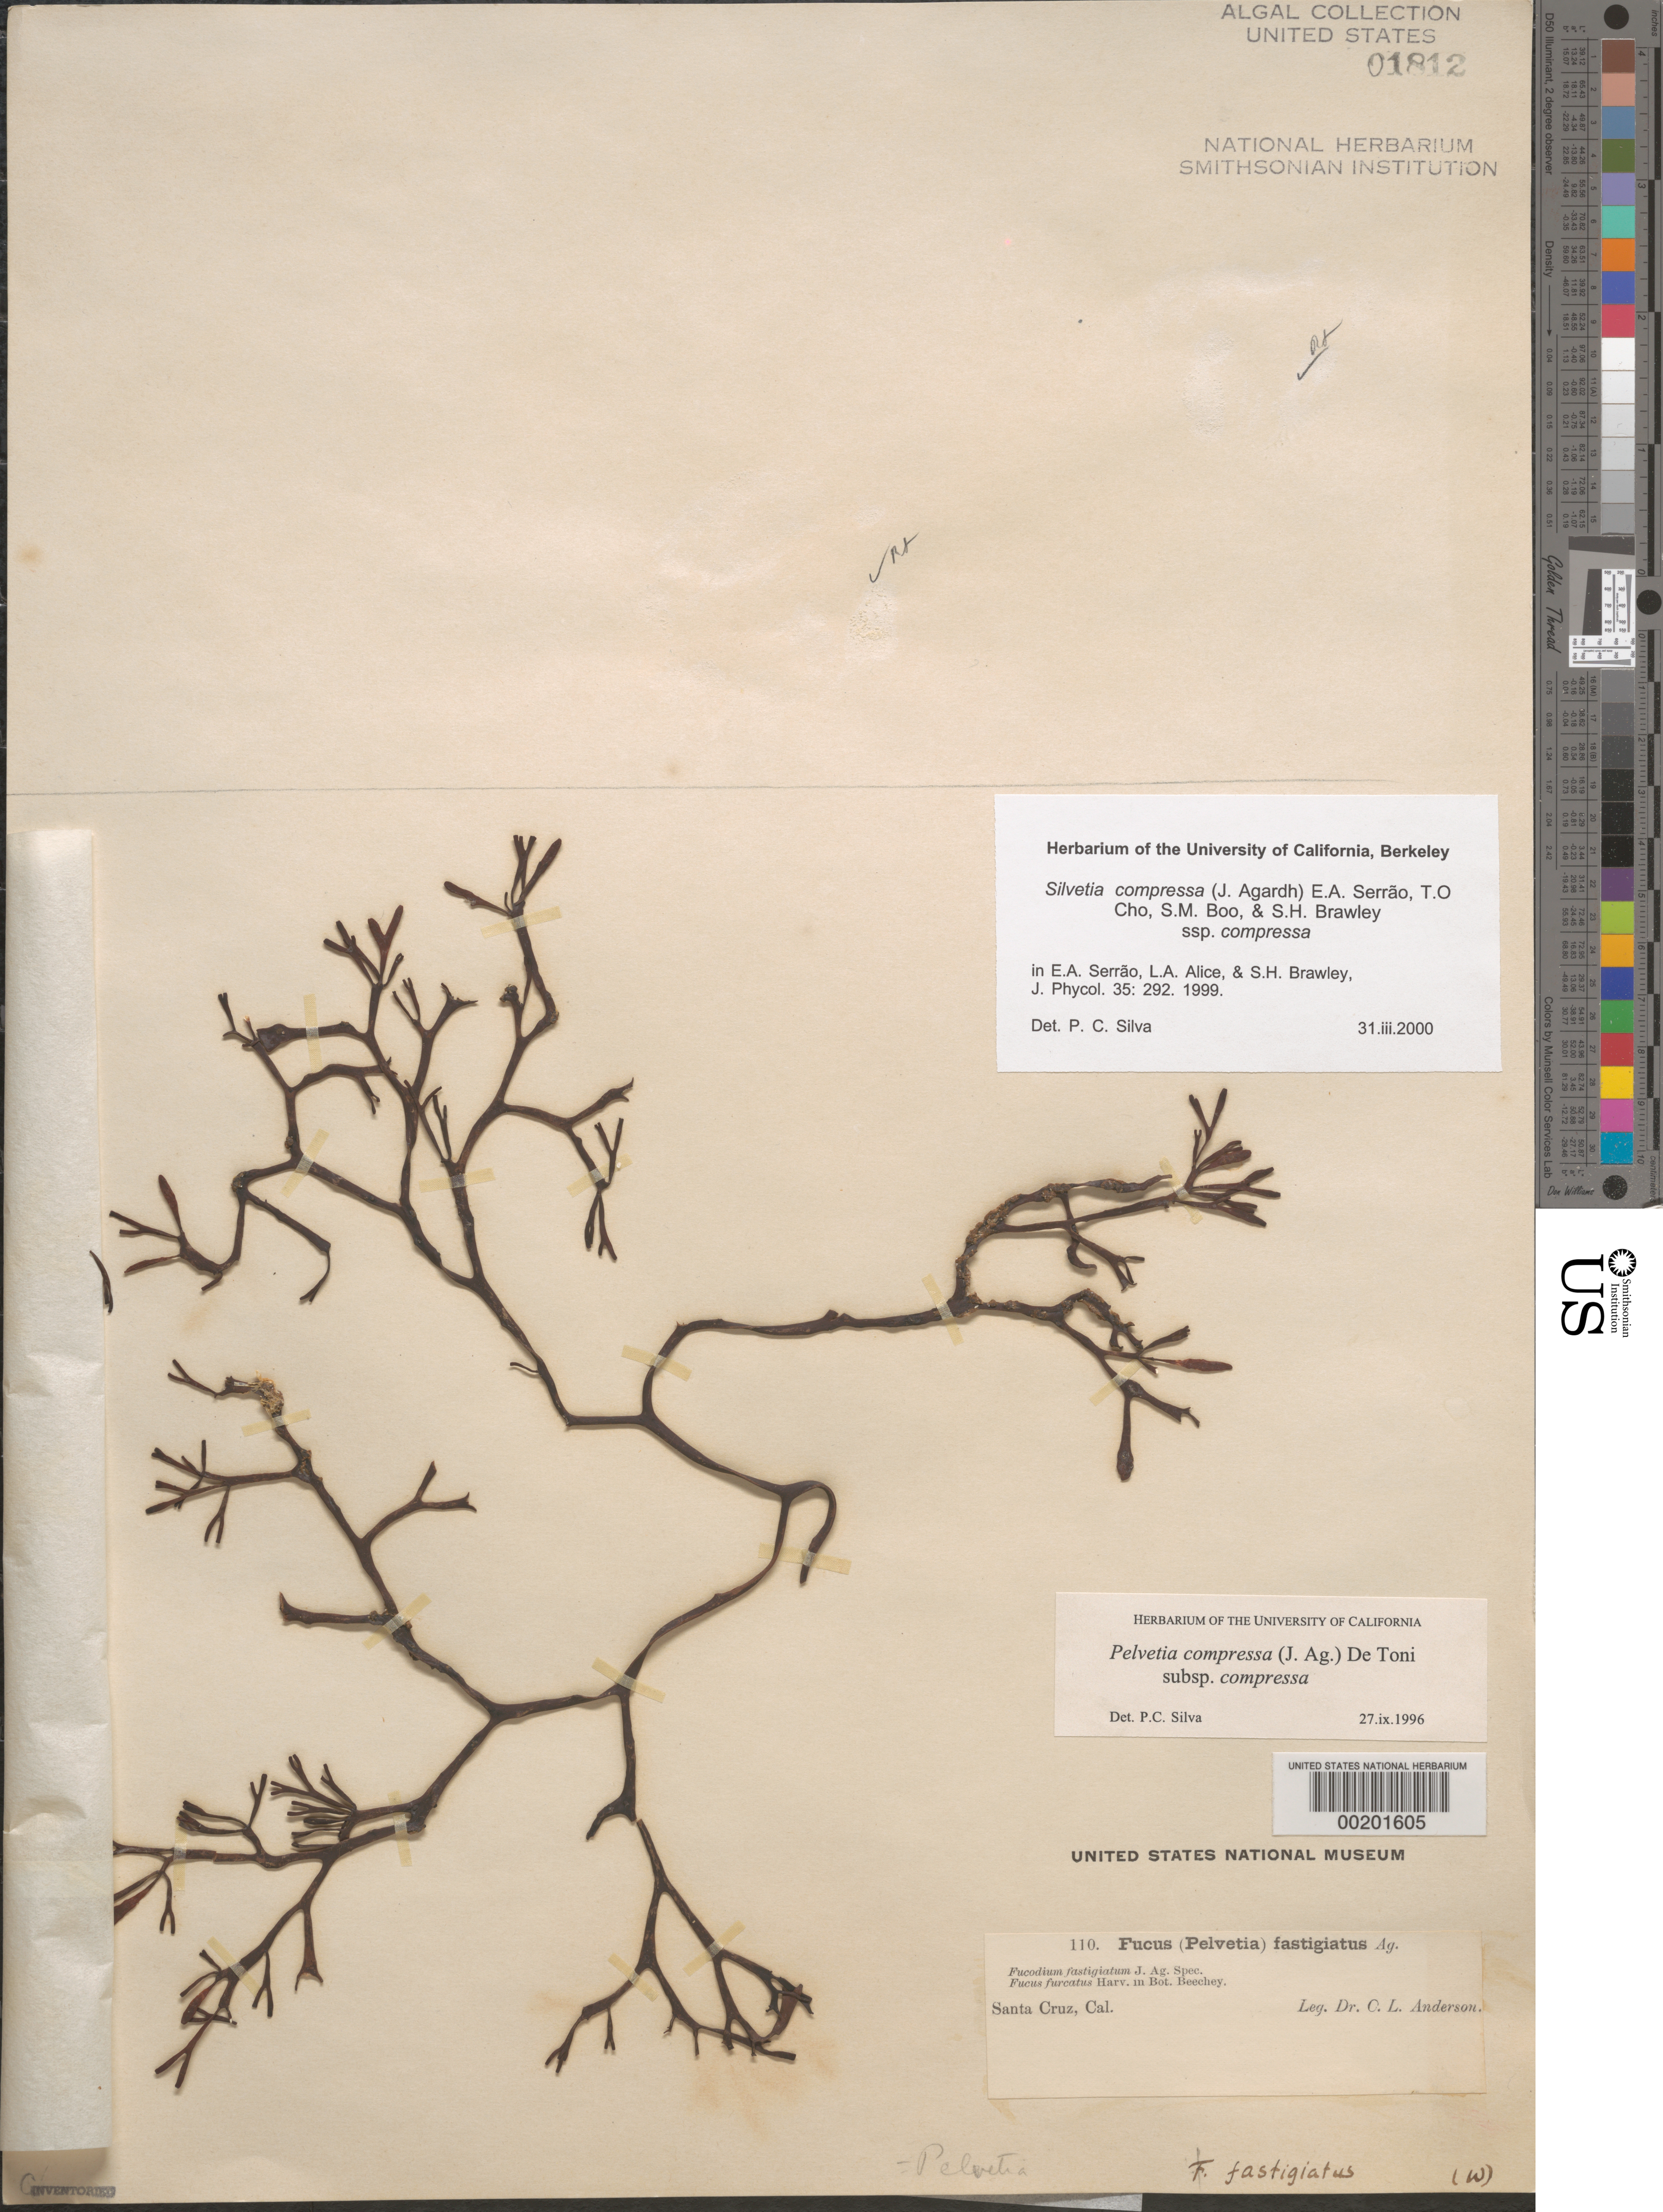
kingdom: Chromista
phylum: Ochrophyta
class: Phaeophyceae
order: Fucales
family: Fucaceae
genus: Silvetia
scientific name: Silvetia compressa subsp. compressa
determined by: Silva, P. C.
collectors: C. L. Anderson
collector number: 110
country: United States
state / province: California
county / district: Santa Cruz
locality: Santa Cruz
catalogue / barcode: US 1812